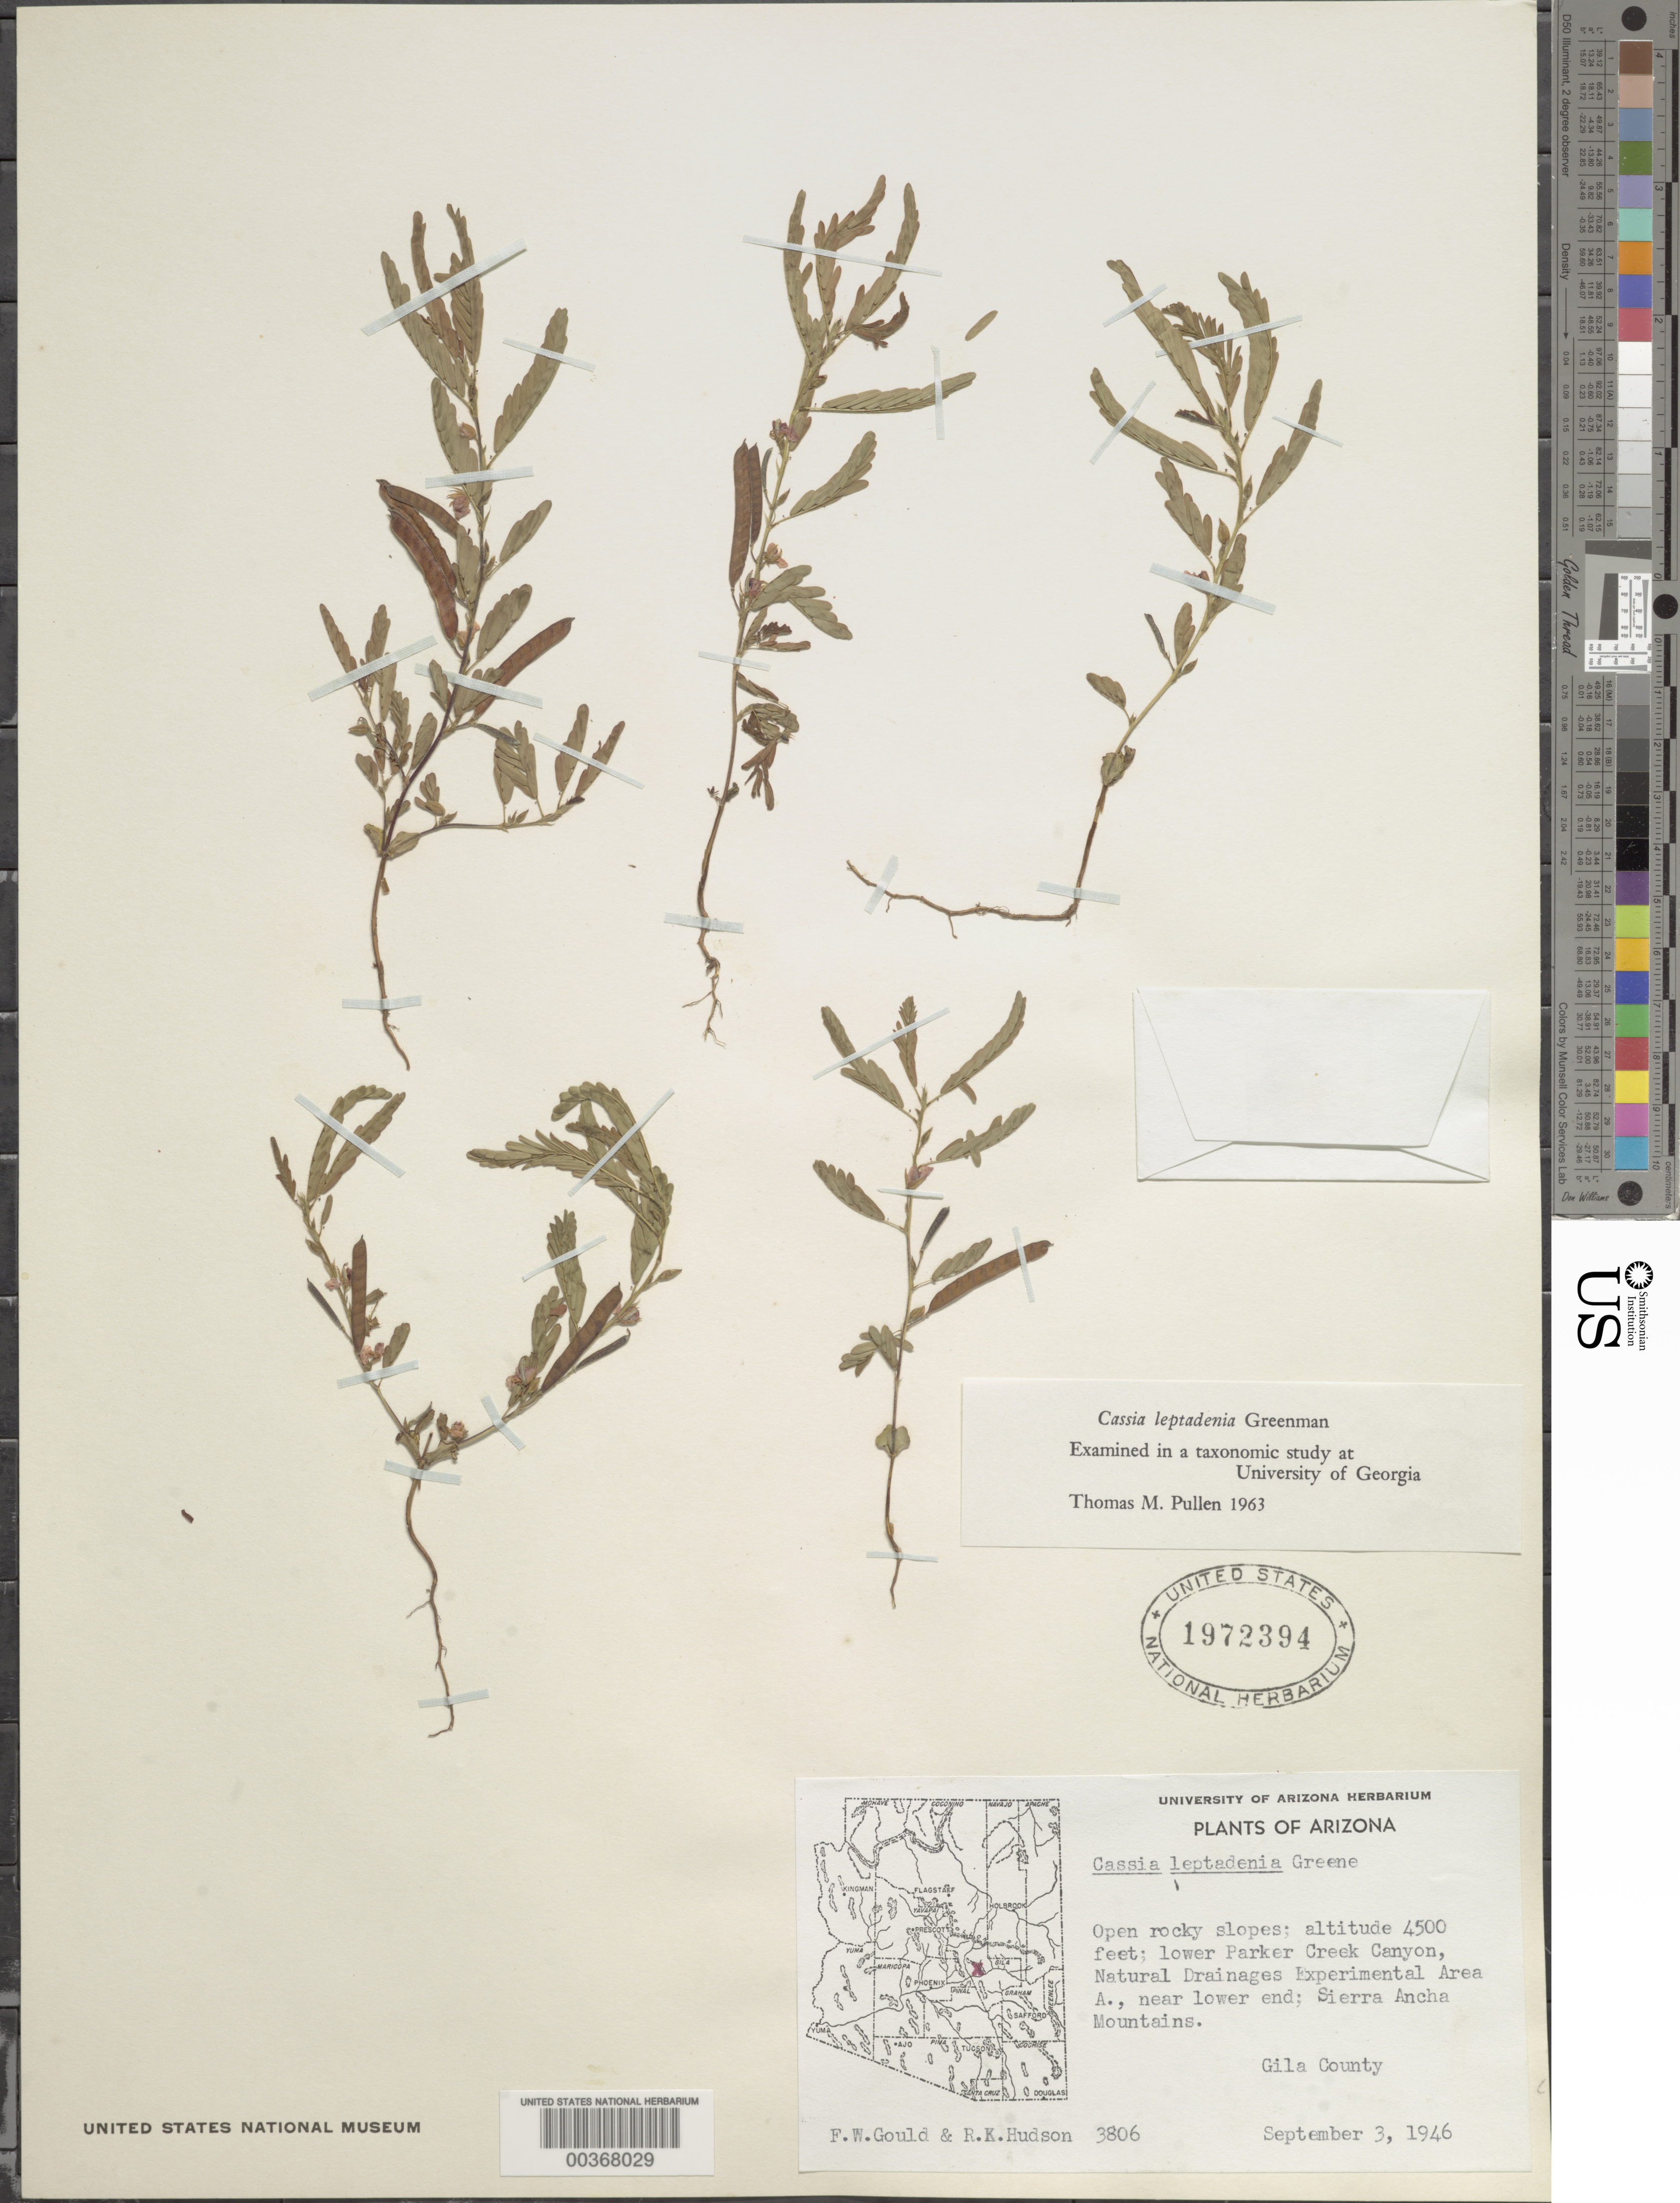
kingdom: Plantae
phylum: Tracheophyta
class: Magnoliopsida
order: Fabales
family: Fabaceae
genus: Chamaecrista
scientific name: Chamaecrista nictitans var. mensalis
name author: (Greenm.) H.S. Irwin & Barneby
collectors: F. W. Gould & R. K. Hudson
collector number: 3806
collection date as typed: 03 Sep 1946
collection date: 1946-09-03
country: United States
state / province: Arizona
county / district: Gila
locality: Lower parker creek canyon, natural drainages experimental area a., near lower end; sierra ancha mountains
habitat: Open rocky slopes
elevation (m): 1372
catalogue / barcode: US 1972394